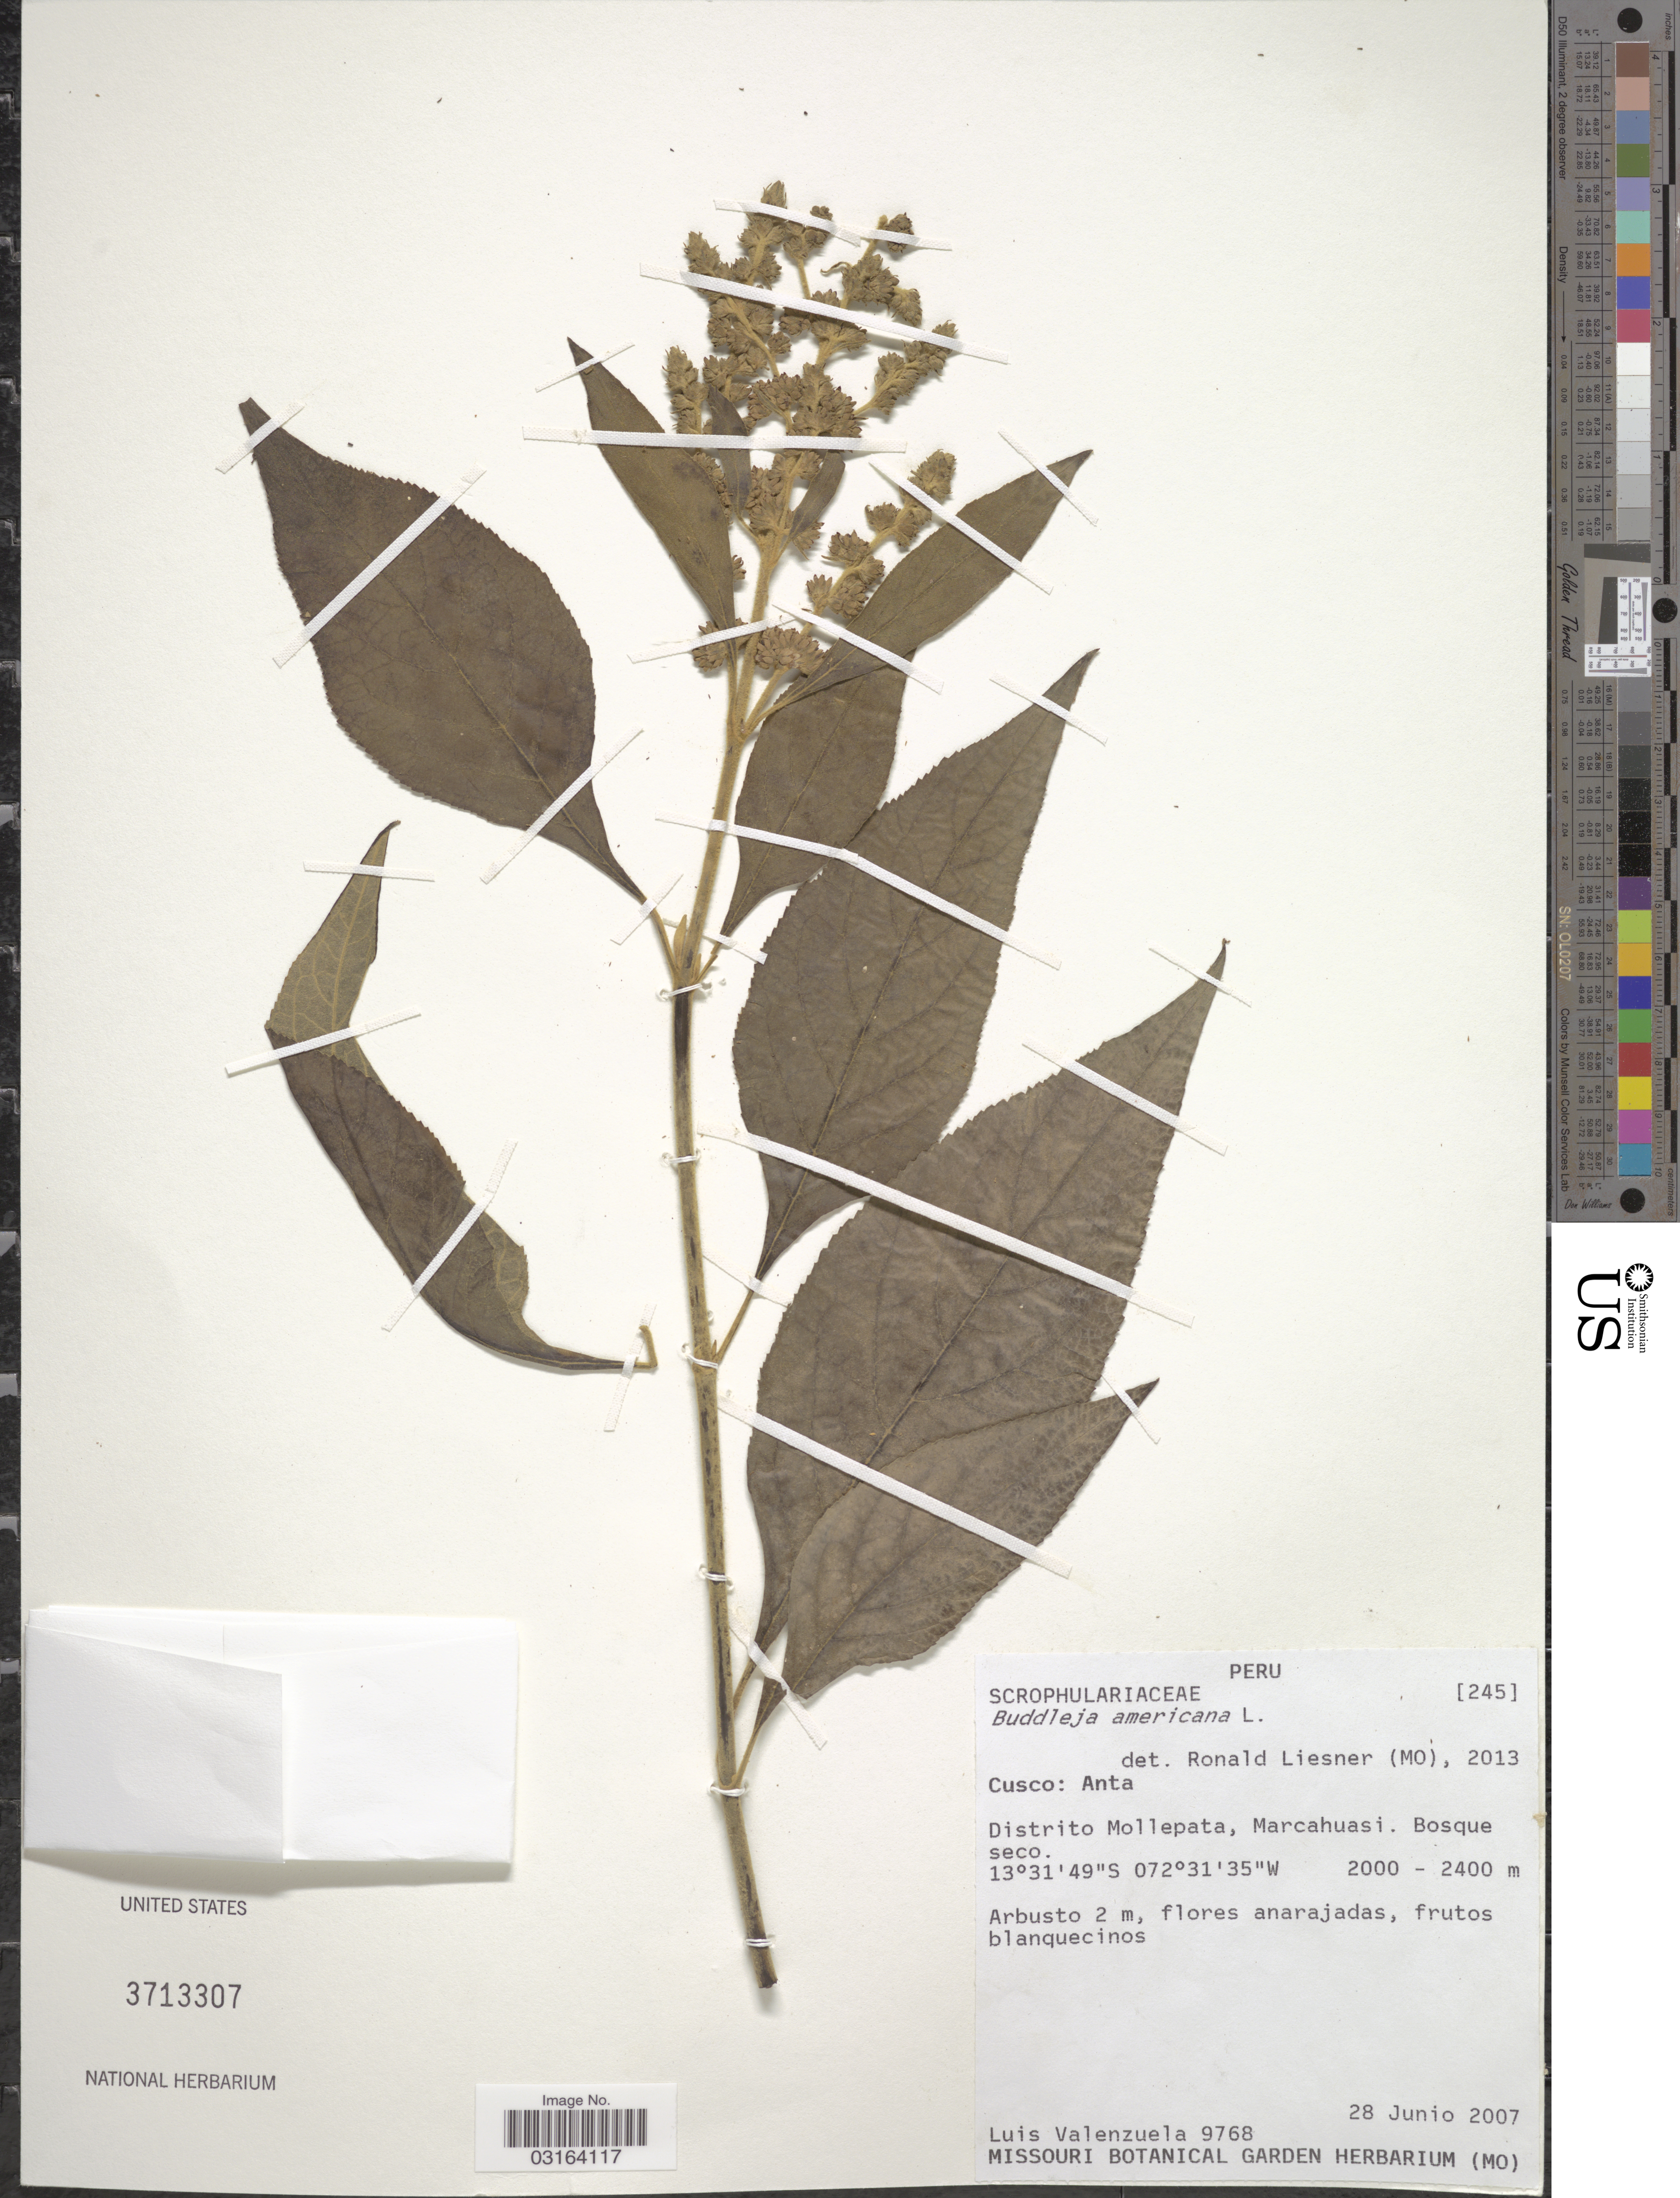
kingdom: Plantae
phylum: Tracheophyta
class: Magnoliopsida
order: Lamiales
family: Scrophulariaceae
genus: Buddleja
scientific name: Buddleja americana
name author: L.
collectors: L. Valenzuela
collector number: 9768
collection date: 2007-06-28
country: Peru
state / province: Cusco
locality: Anta, Distrito Mollepata, Marcahuasi.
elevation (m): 2000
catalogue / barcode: US 3713307